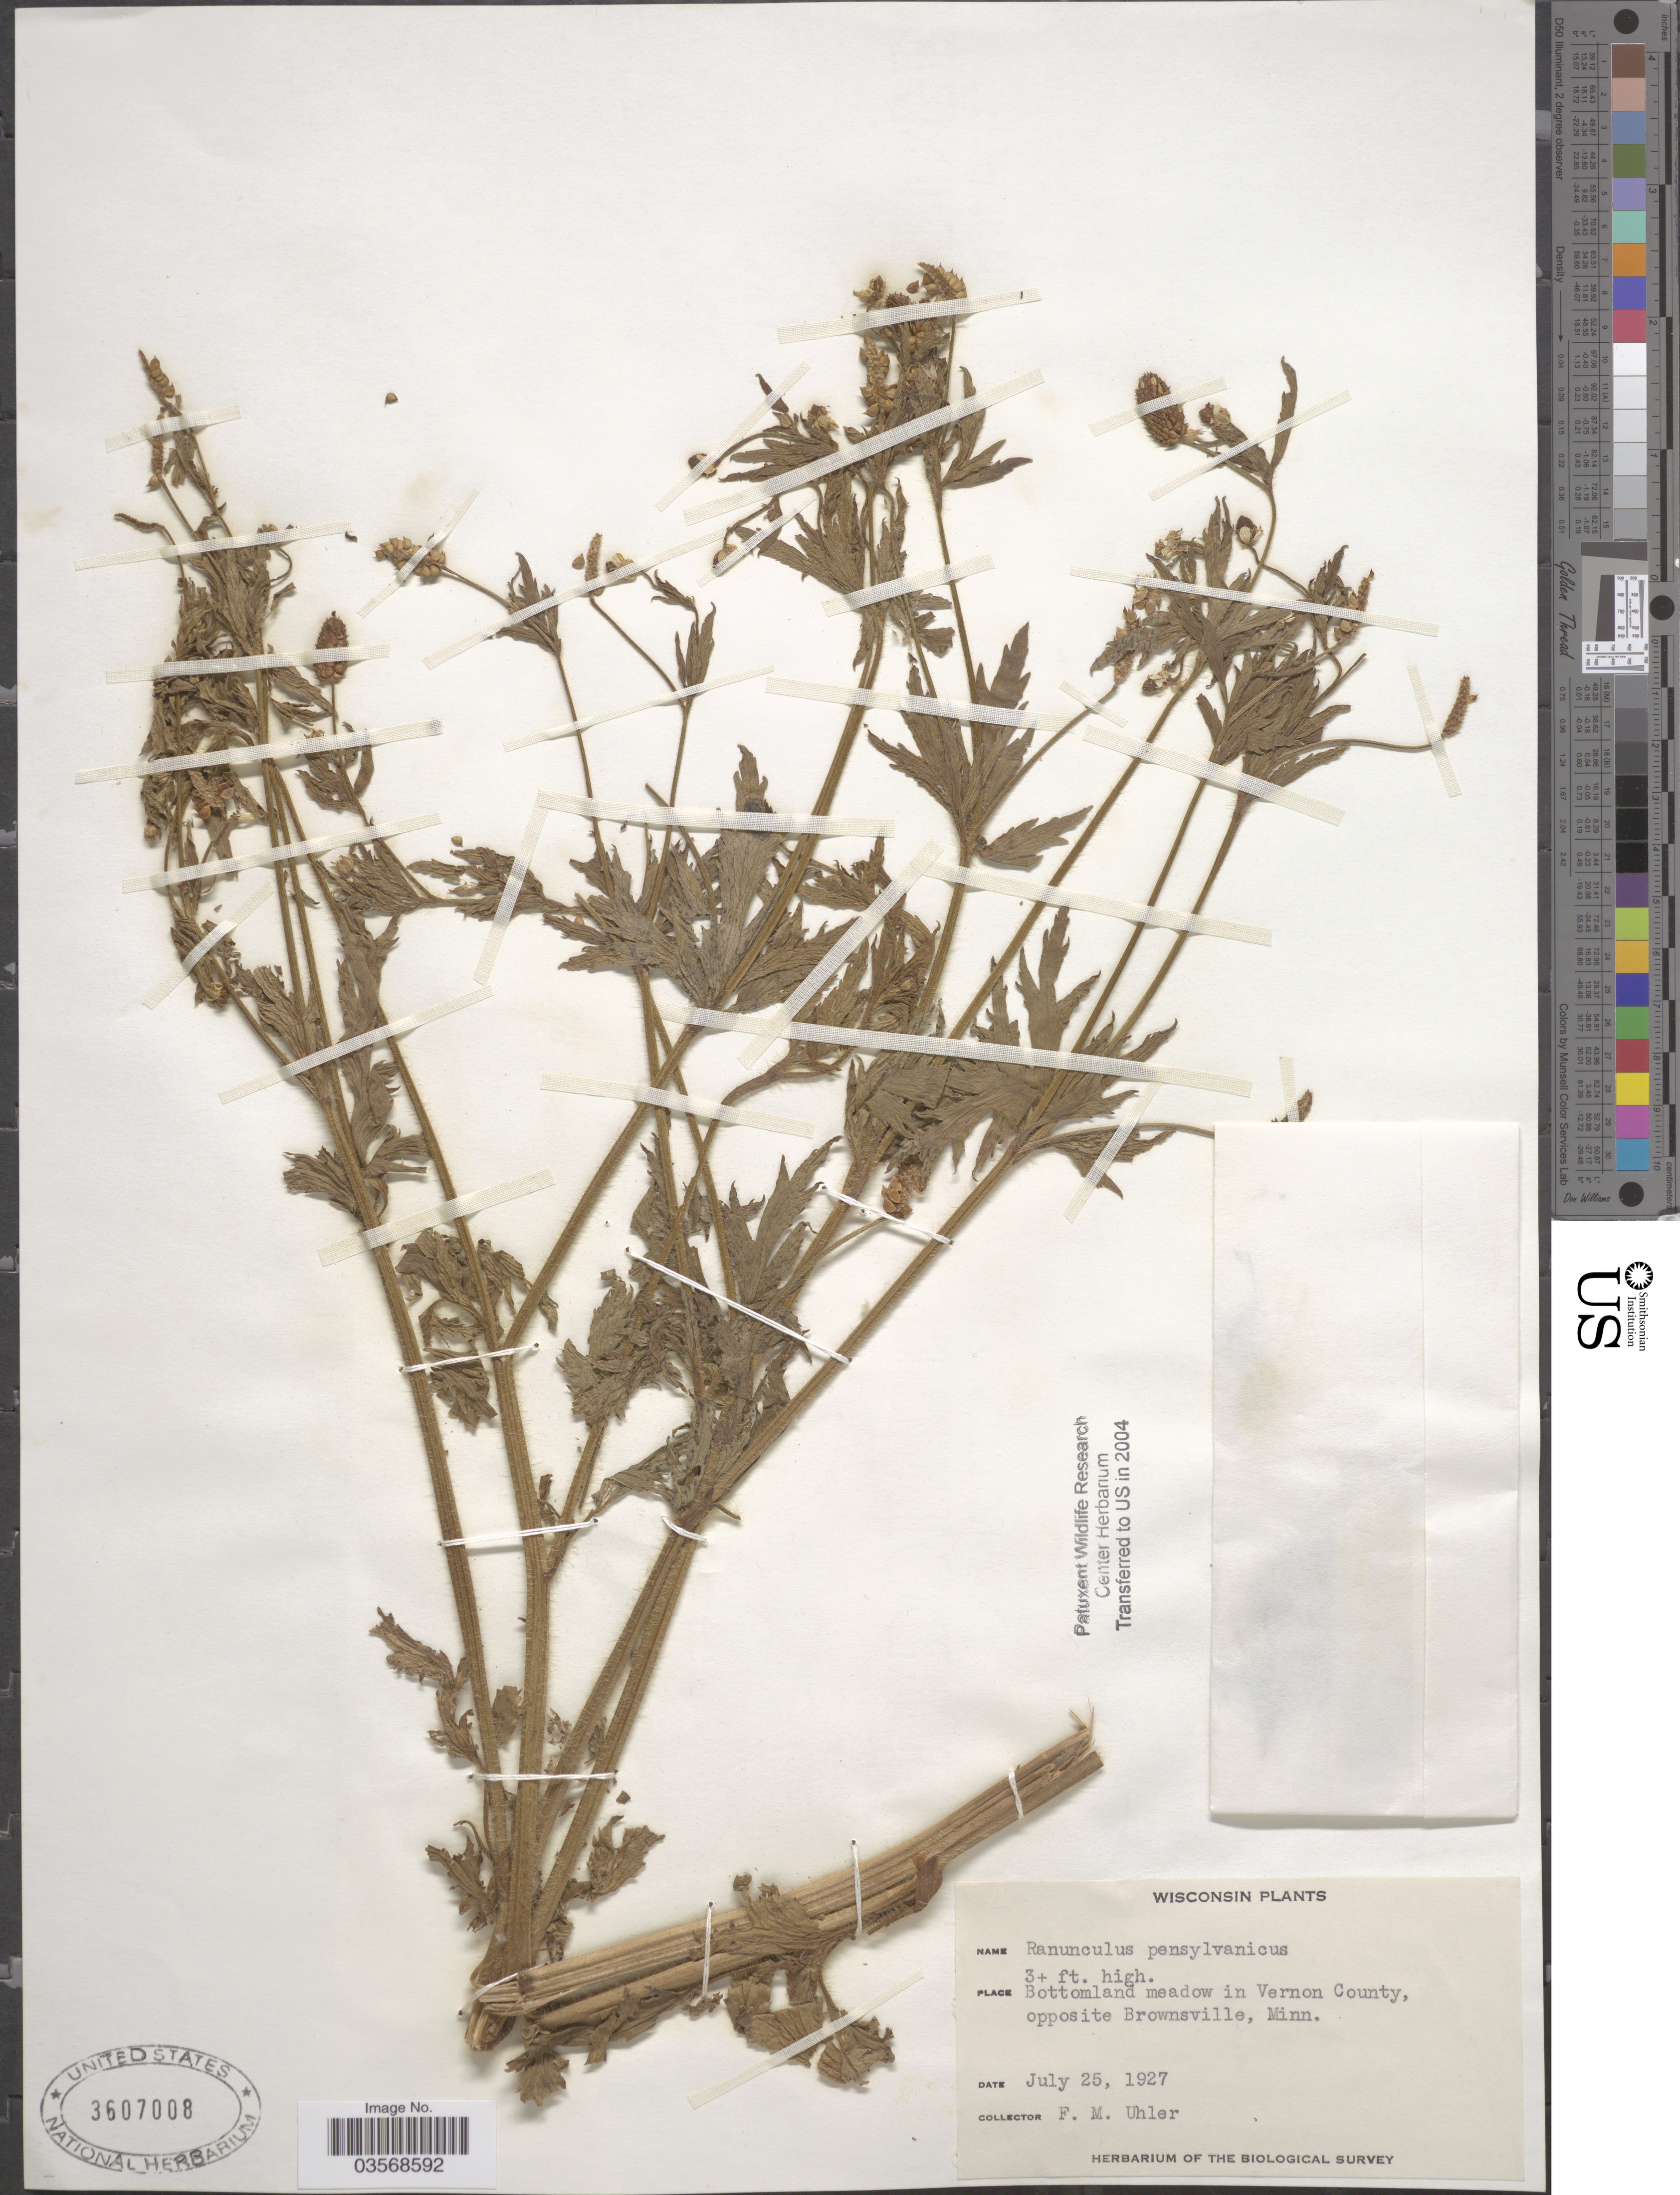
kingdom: Plantae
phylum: Tracheophyta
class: Magnoliopsida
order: Ranunculales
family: Ranunculaceae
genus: Ranunculus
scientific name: Ranunculus pensylvanicus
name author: L. f.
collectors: F. M. Uhler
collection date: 1927-07-25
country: United States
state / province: Minnesota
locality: Bottomland meadow in Vernon County, opposite Brownsville.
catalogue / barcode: US 3607008